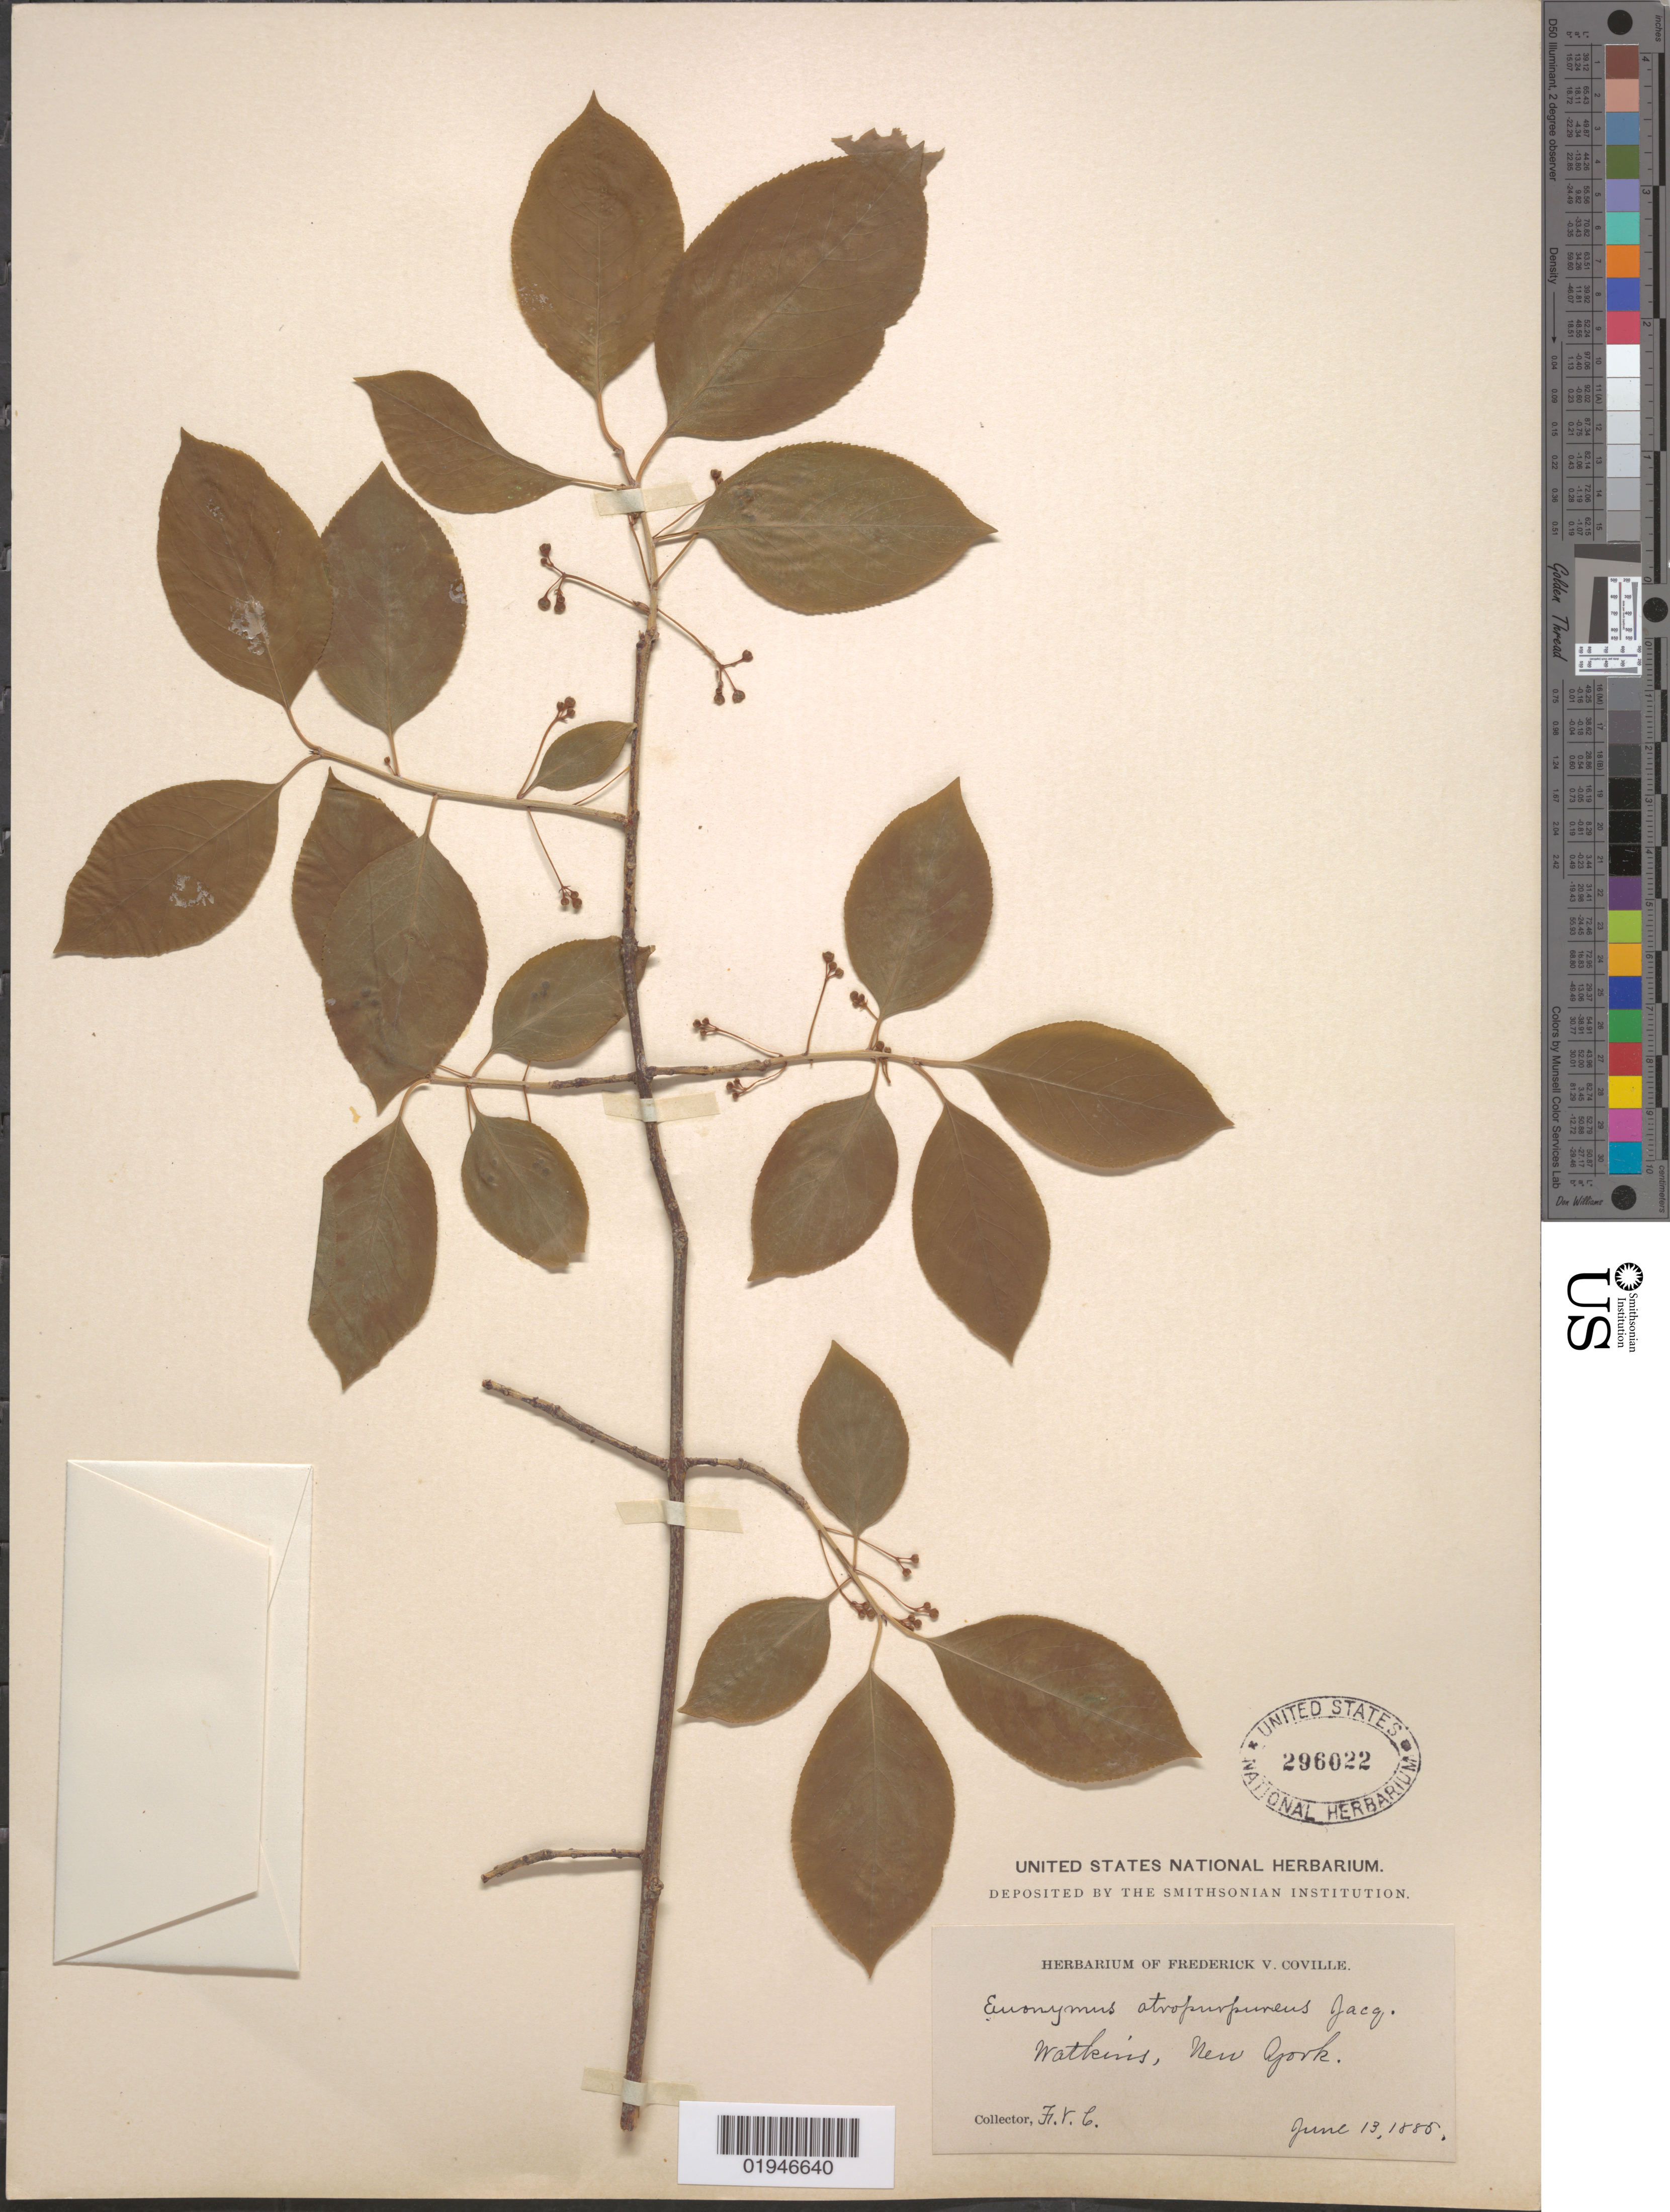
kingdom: Plantae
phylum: Tracheophyta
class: Magnoliopsida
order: Celastrales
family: Celastraceae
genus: Euonymus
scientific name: Euonymus atropurpureus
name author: Jacq.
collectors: F. V. Coville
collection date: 1886-06-13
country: United States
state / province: New York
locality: Watkins [Watkins Glen?]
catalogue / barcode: US 296022